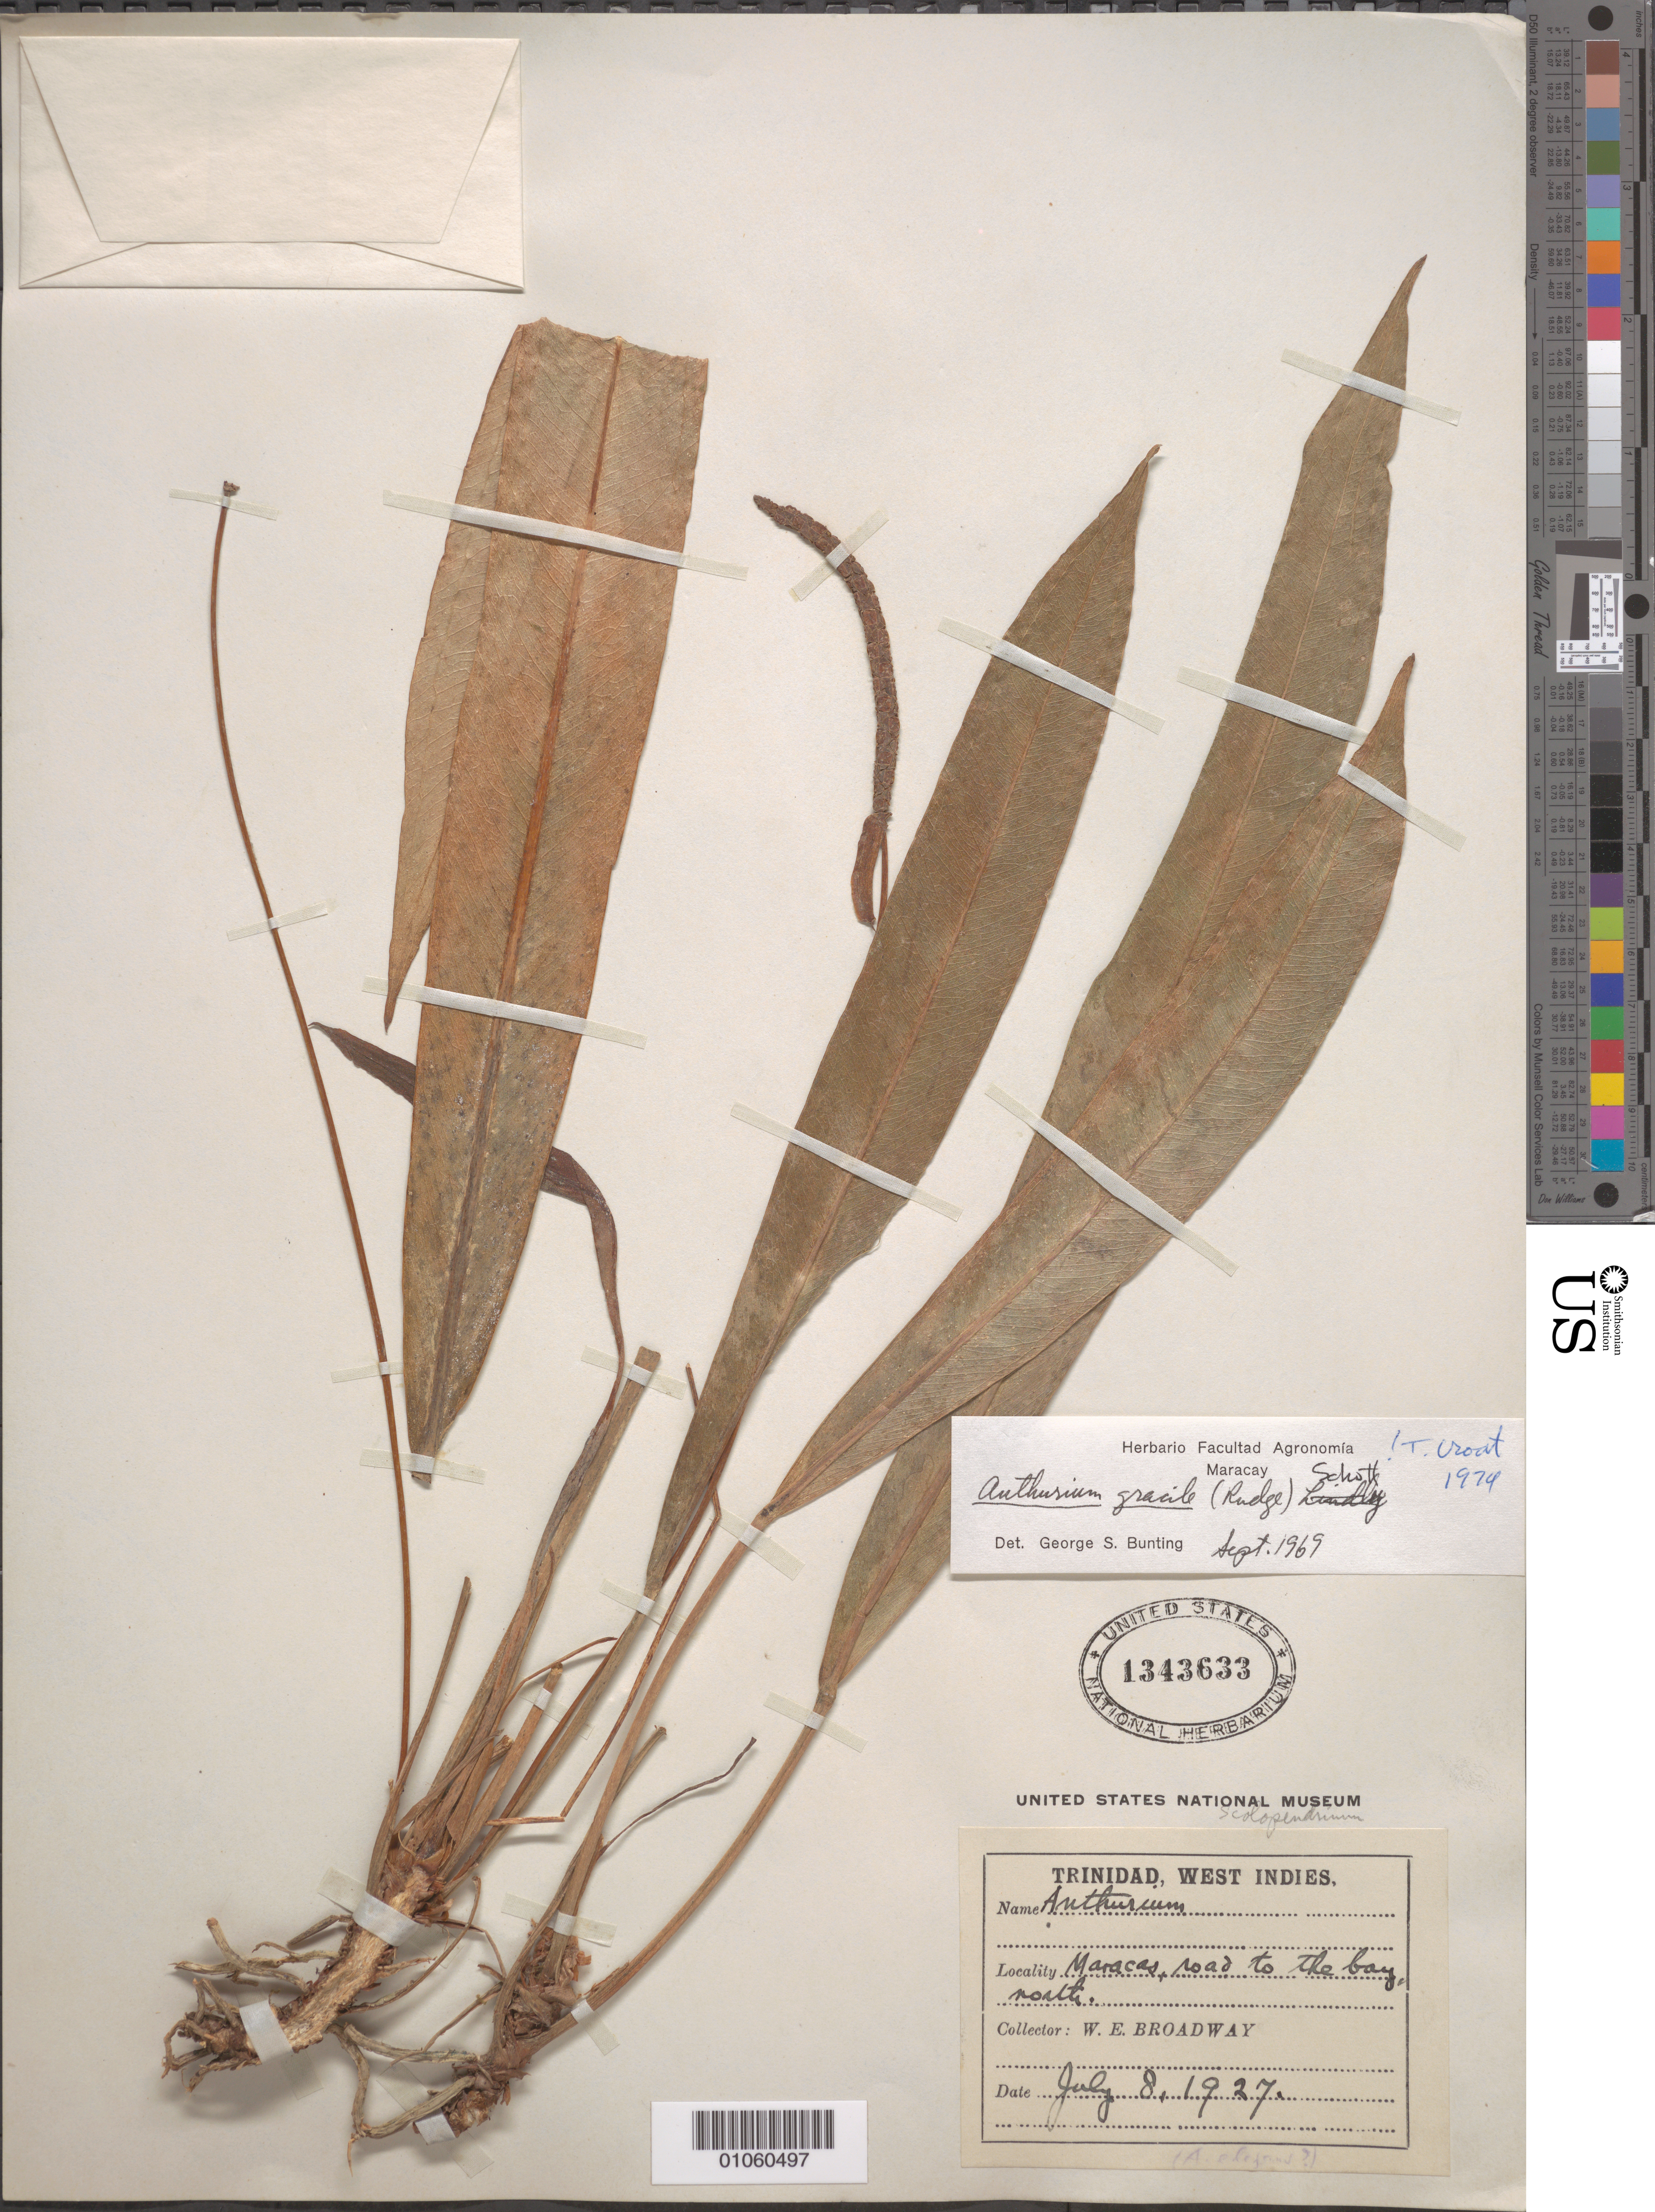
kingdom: Plantae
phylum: Tracheophyta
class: Liliopsida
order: Alismatales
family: Araceae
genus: Anthurium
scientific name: Anthurium gracile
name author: (Rudge) Schott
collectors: W. E. Broadway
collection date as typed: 08 Jul 1927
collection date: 1927-07-08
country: Trinidad and Tobago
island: Trinidad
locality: Maracas, road to the bay, N.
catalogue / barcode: US 1343633